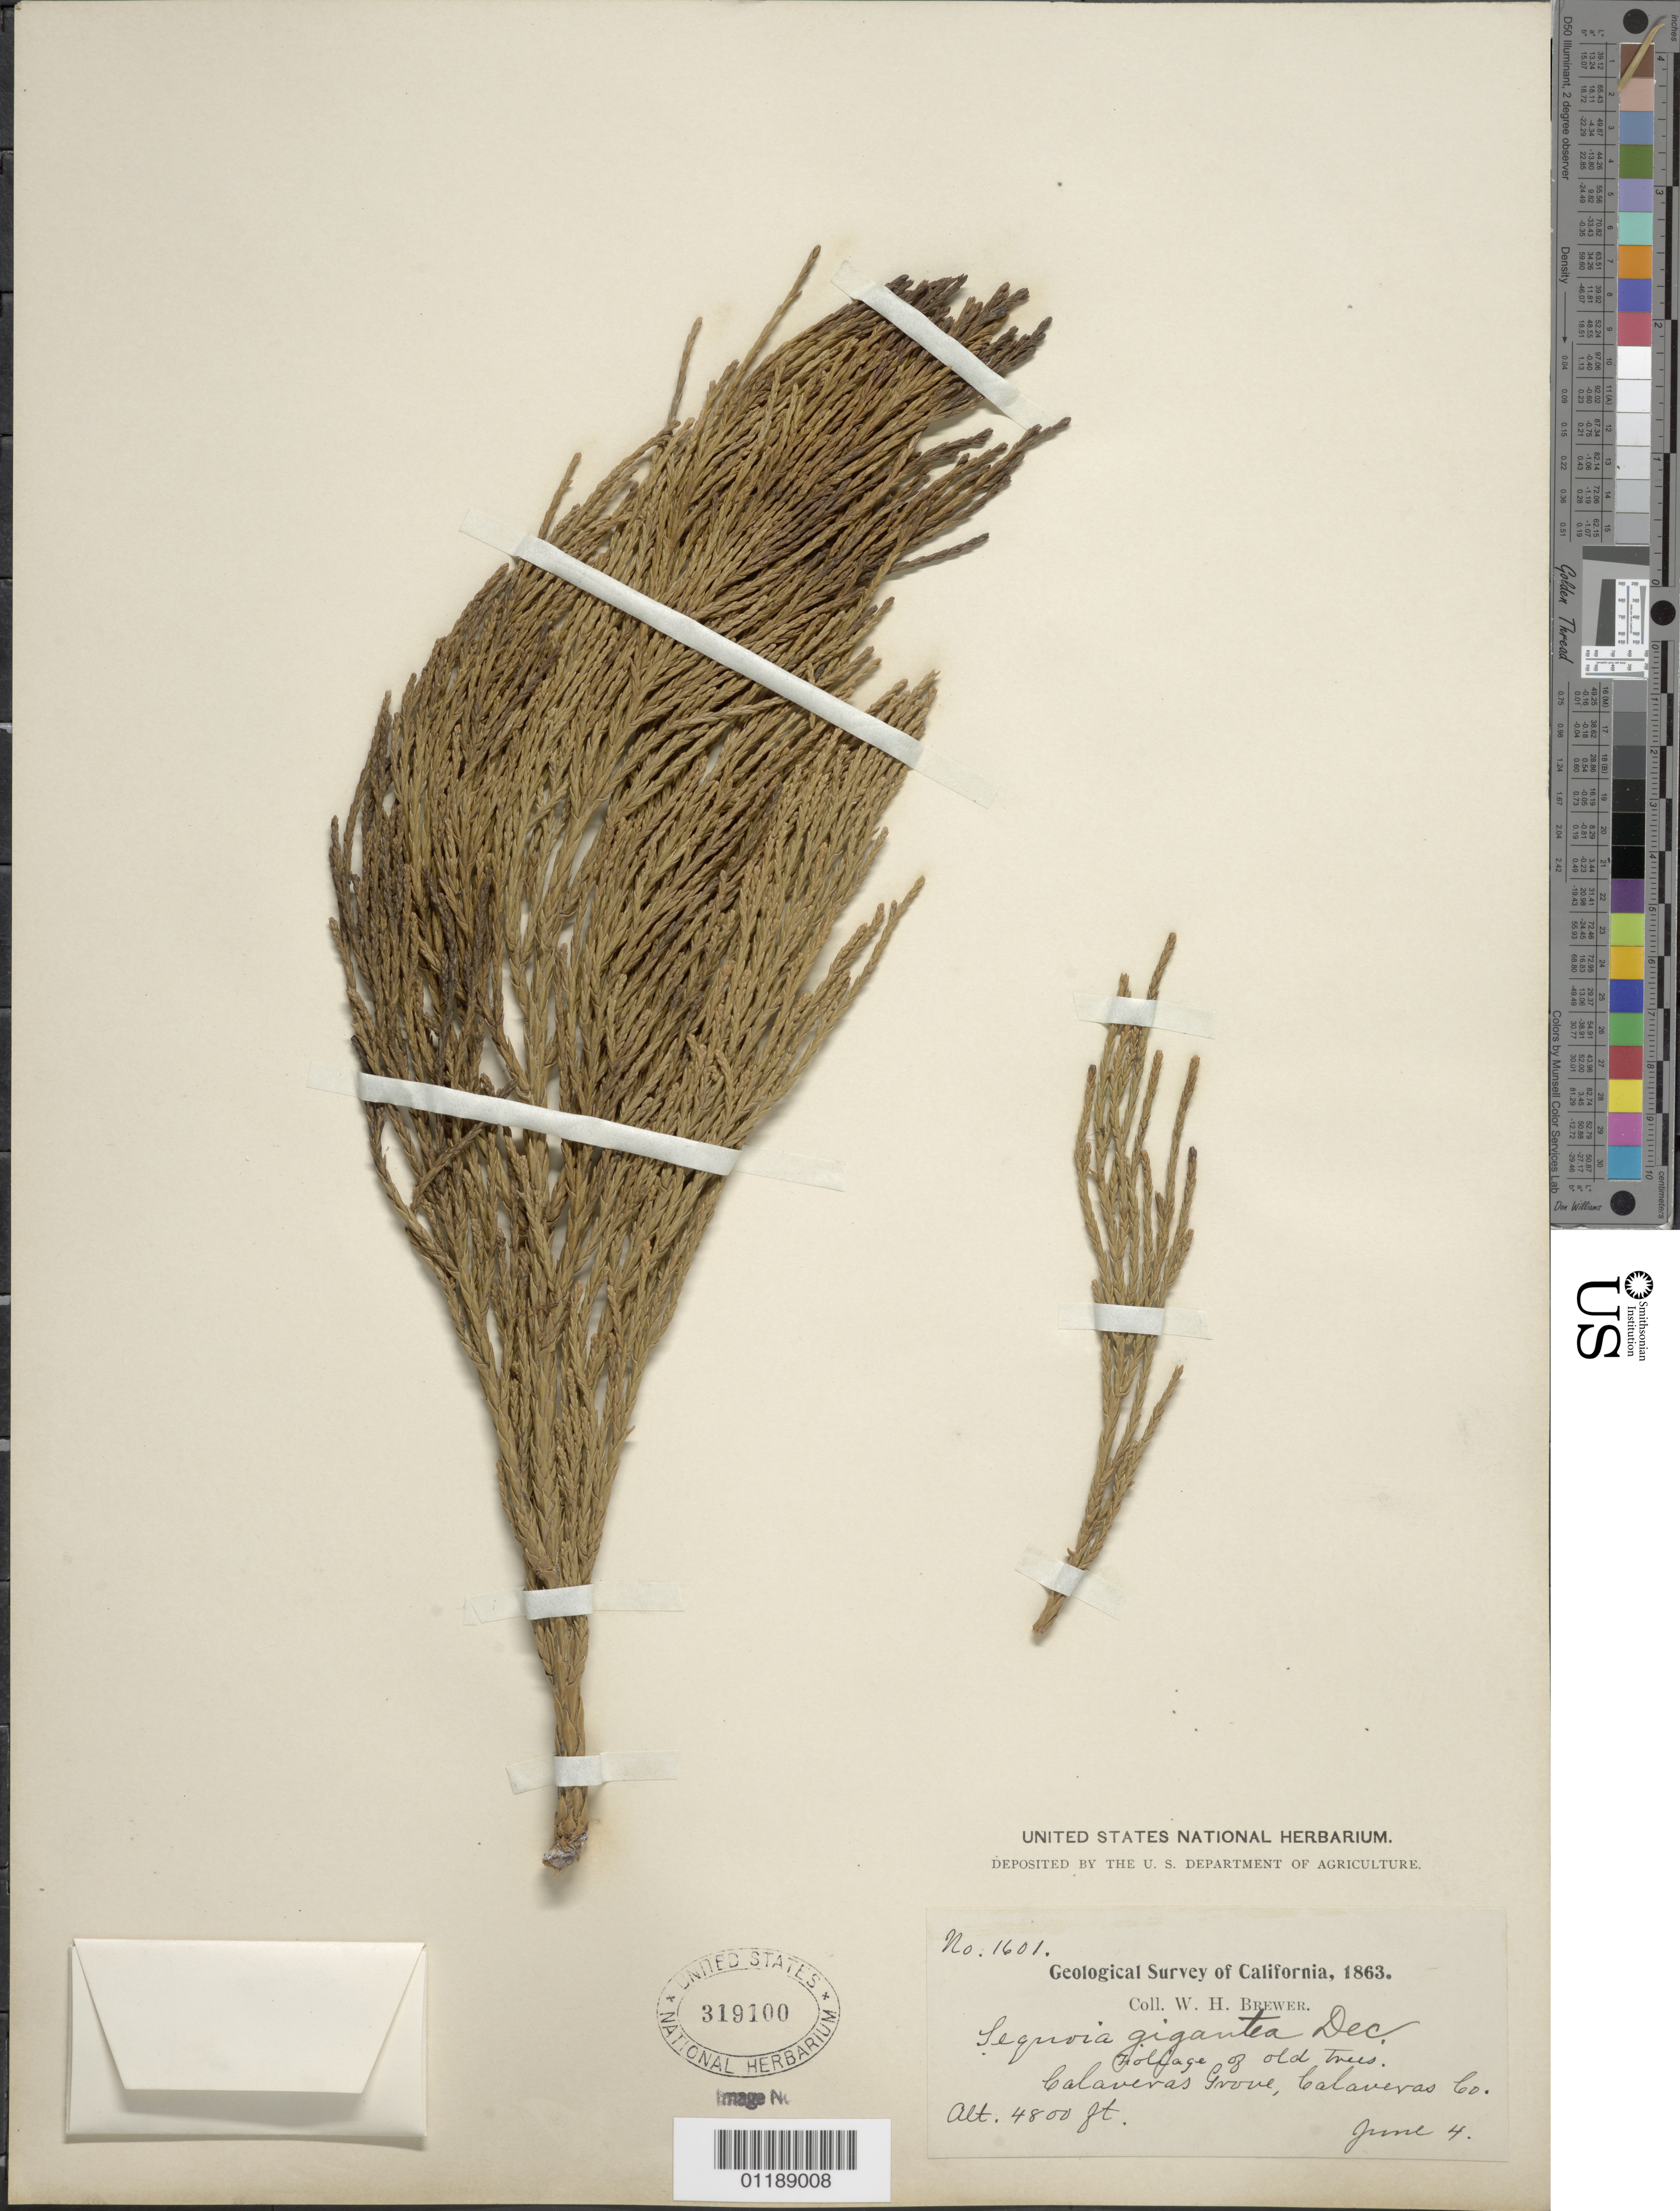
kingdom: Plantae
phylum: Tracheophyta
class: Pinopsida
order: Pinales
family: Cupressaceae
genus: Sequoia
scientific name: Sequoia gigantea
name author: (Lindl.) Decne.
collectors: W. H. Brewer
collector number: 1601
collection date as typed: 04 Jun 1863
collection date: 1863-06-04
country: United States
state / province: California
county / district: Calaveras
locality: Calaveras Grove.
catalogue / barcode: US 319100